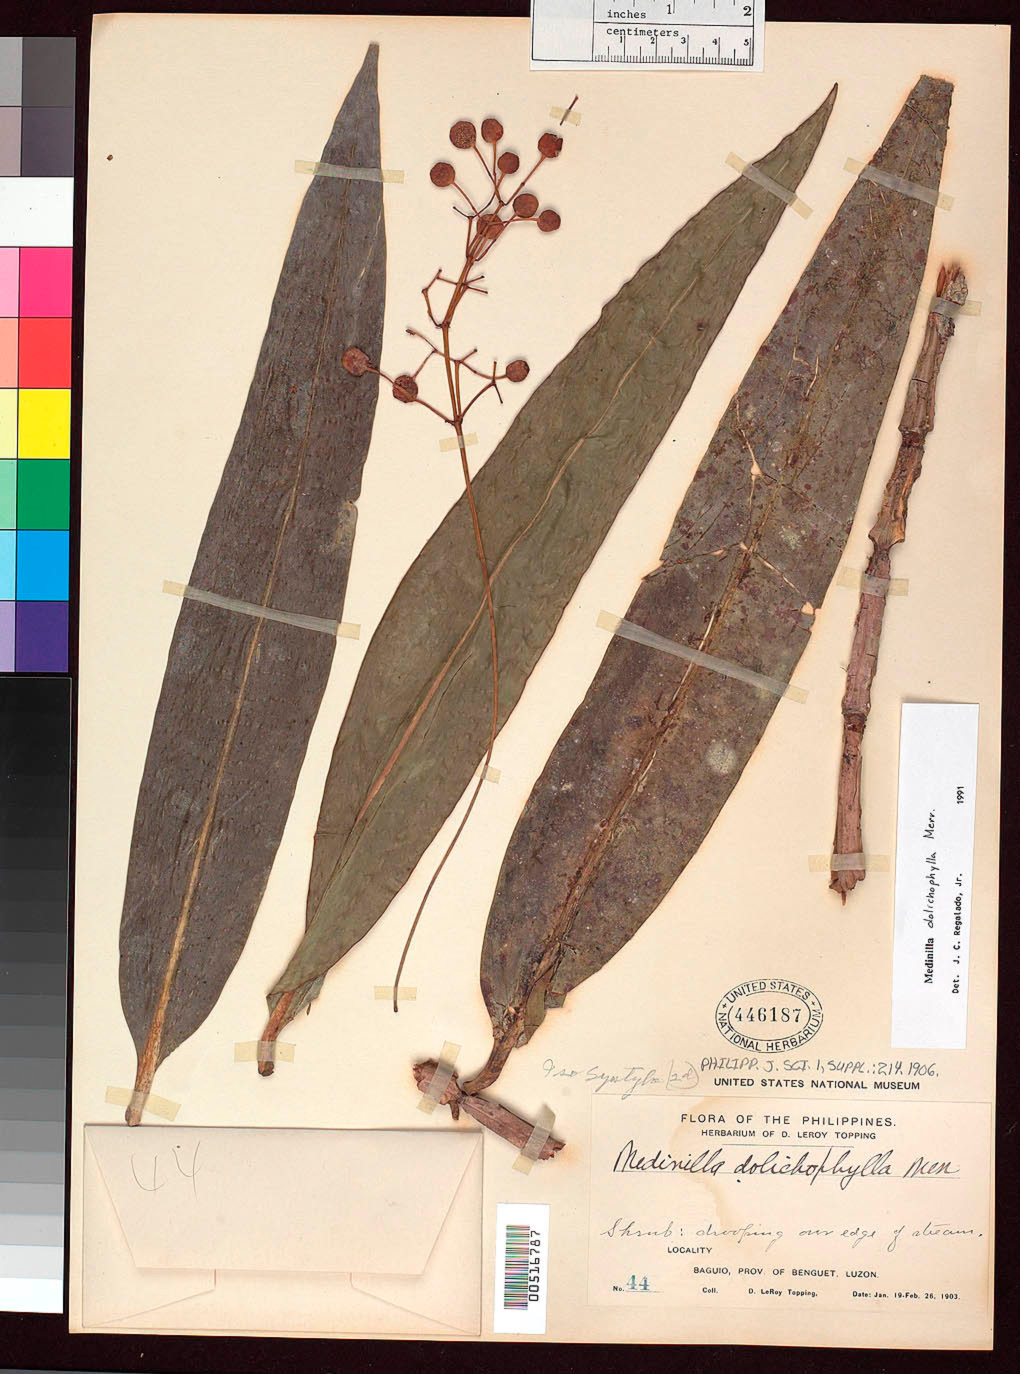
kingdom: Plantae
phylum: Tracheophyta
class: Magnoliopsida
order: Myrtales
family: Melastomataceae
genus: Medinilla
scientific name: Medinilla dolichophylla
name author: Merr.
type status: Isosyntype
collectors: D. L. Topping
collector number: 44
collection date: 1903-01-19/1903-02-26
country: Philippines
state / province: Cordillera (Administrative Region)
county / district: Benguet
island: Luzon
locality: Baguio, prov. of Benguet, Luzon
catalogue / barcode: US 446187